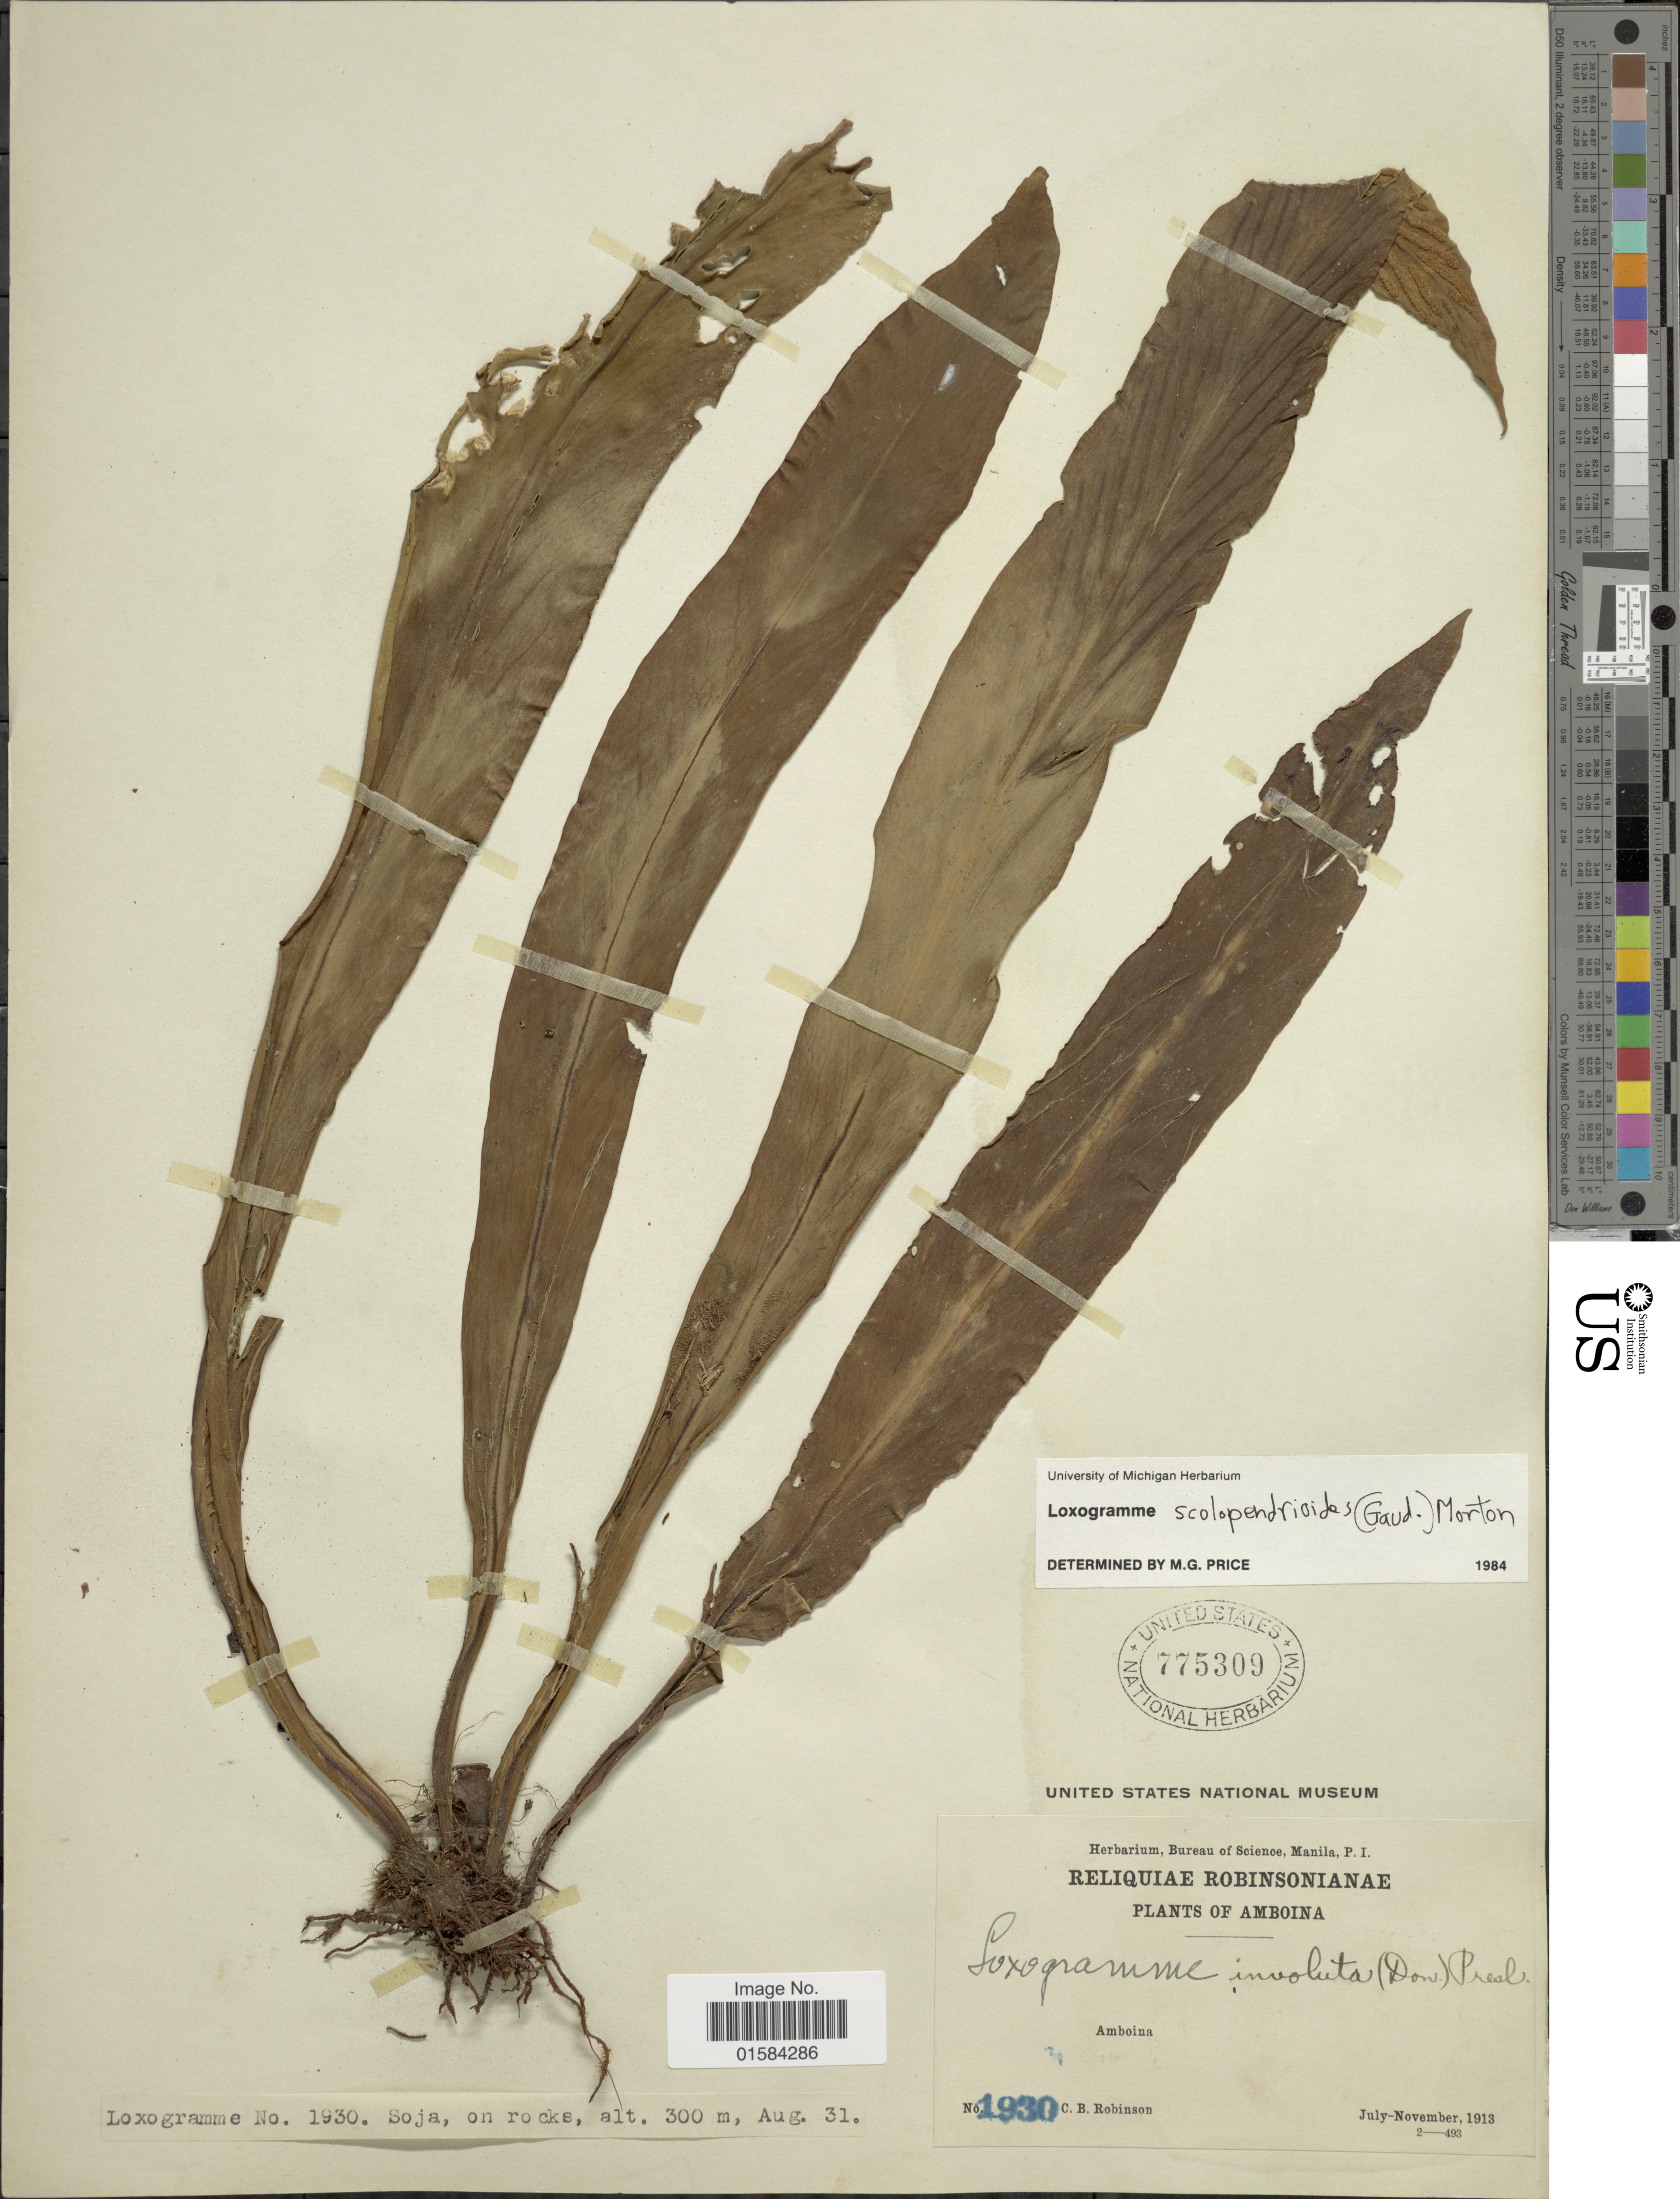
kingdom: Plantae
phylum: Tracheophyta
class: Polypodiopsida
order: Polypodiales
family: Polypodiaceae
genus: Loxogramme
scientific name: Loxogramme scolopendrioides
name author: (Gaudich.) C.V. Morton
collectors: C. Robinson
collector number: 1930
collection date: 1913-07/1913-11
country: Indonesia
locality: Reliquiae, Amboina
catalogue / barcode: US 775309